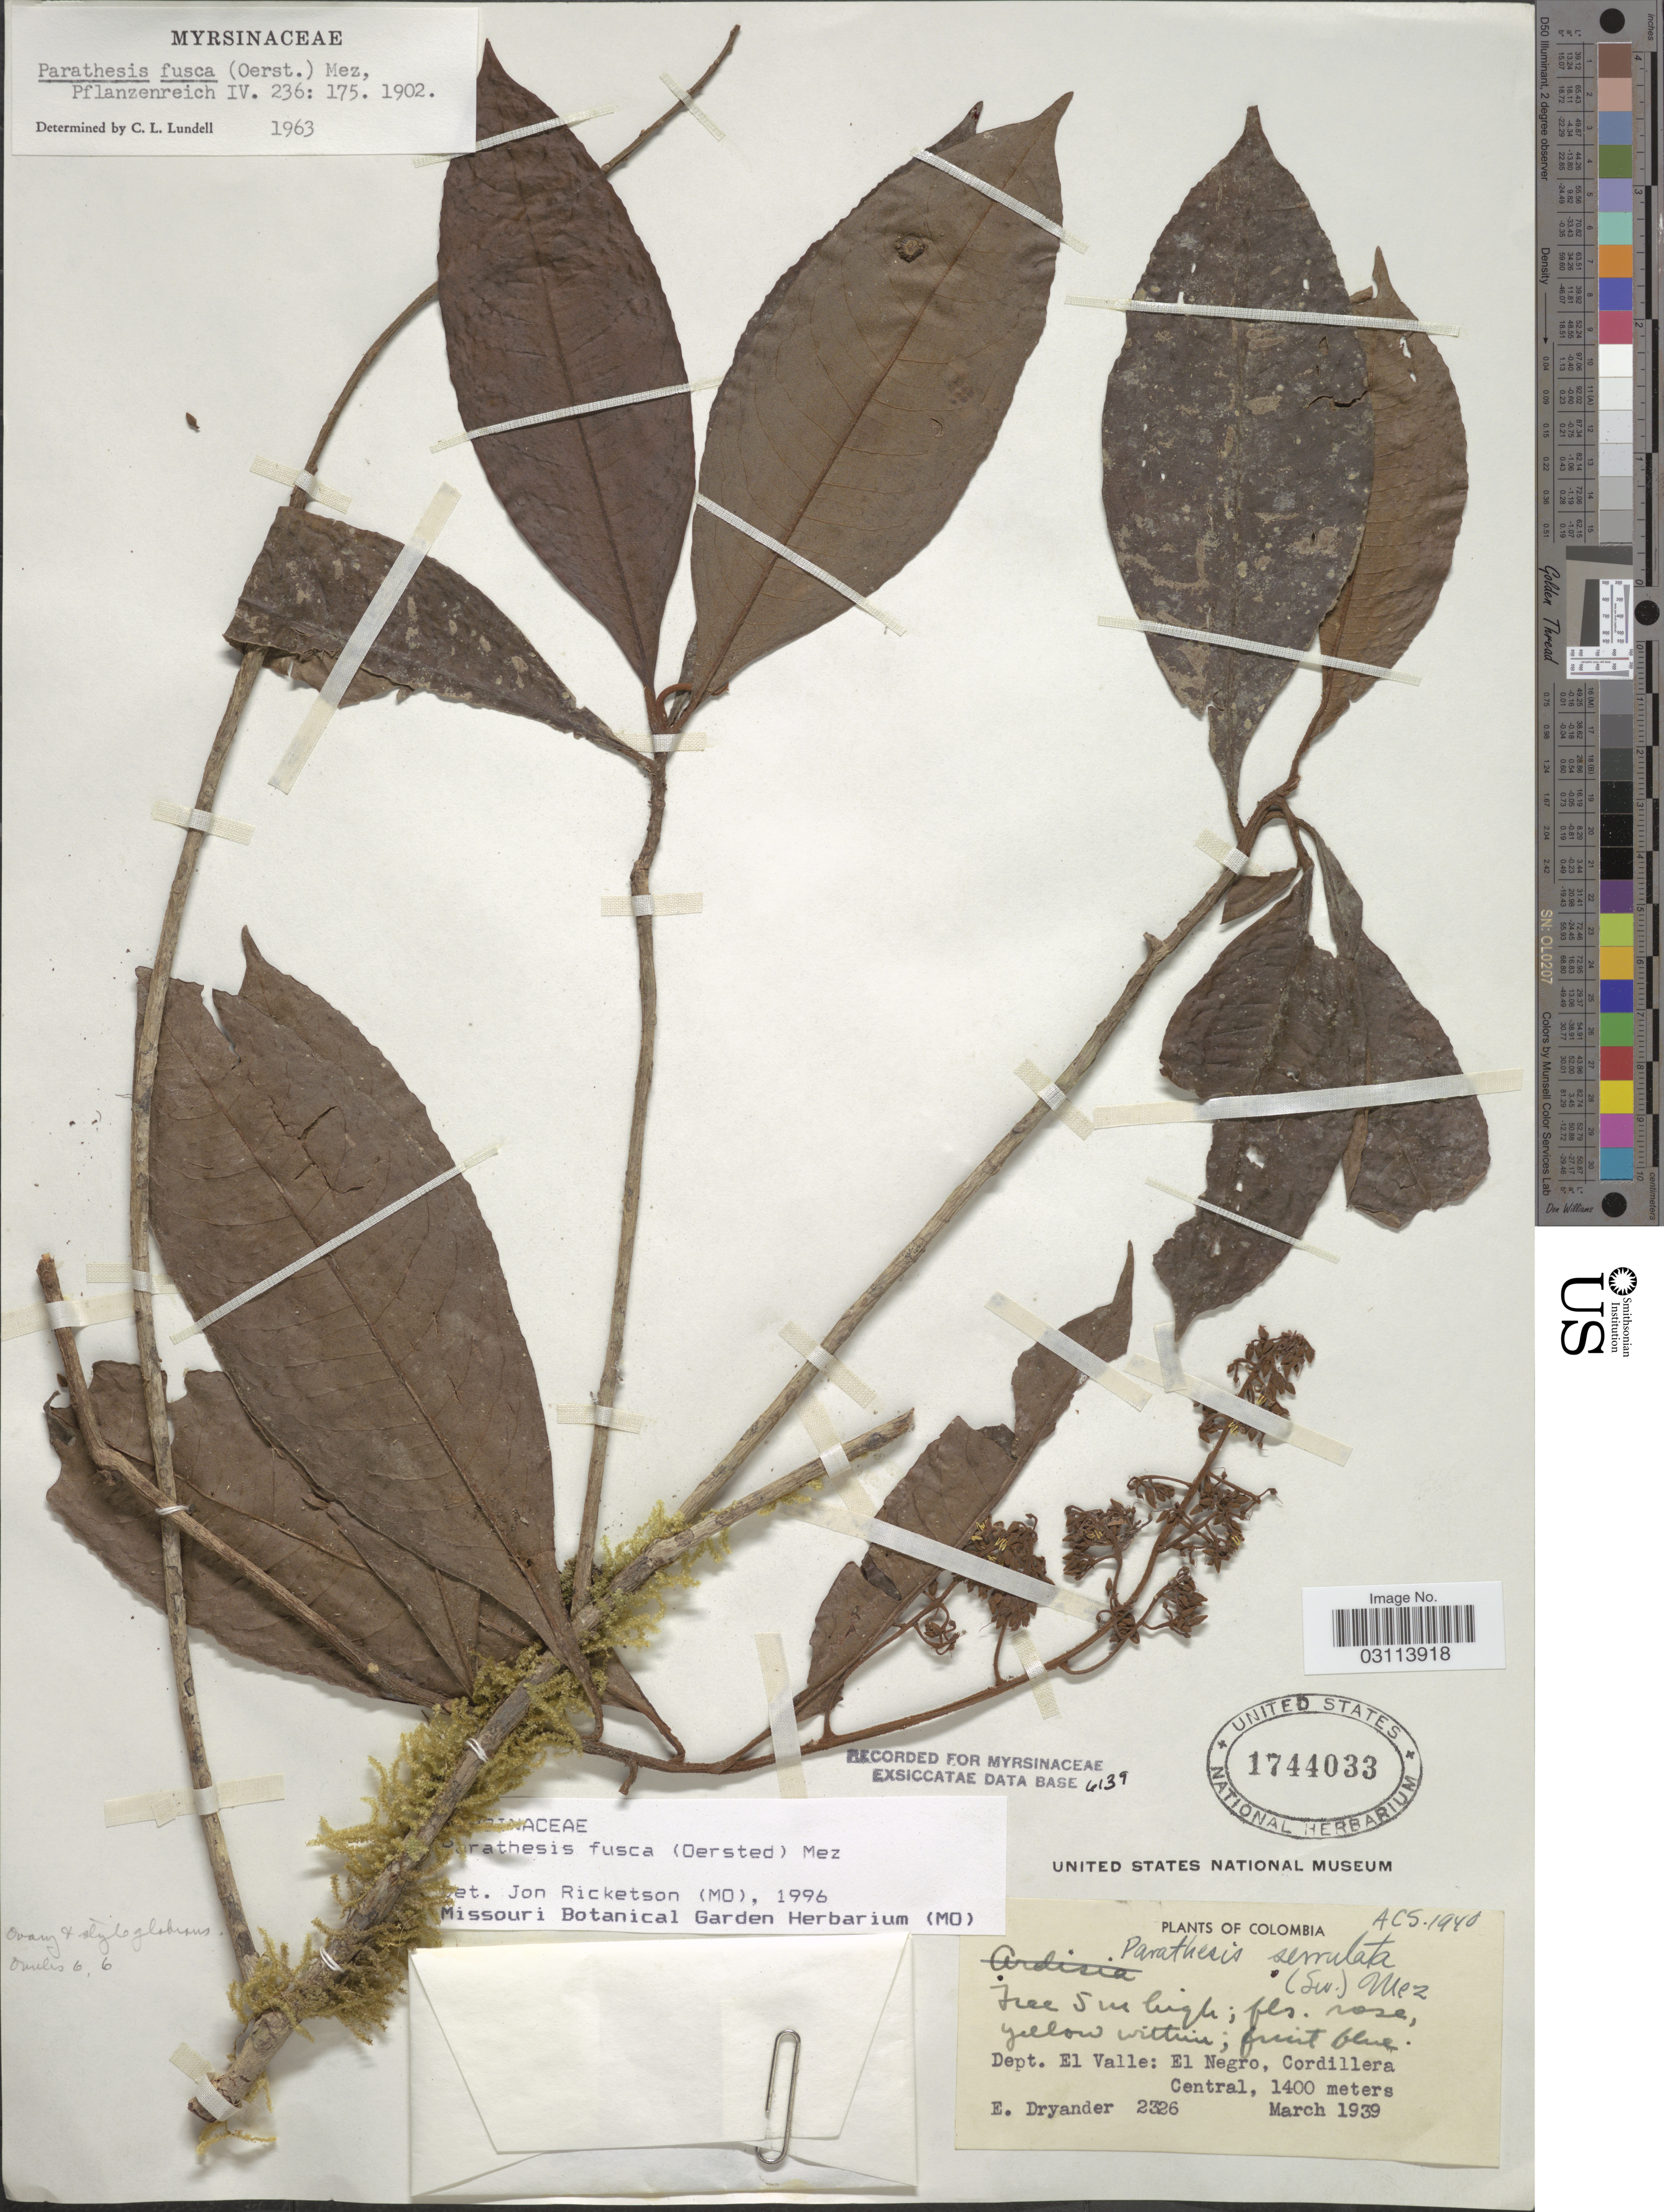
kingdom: Plantae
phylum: Tracheophyta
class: Magnoliopsida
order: Ericales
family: Primulaceae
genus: Parathesis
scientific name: Parathesis fusca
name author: (Oerst.) Mez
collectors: E. Dryander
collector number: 2326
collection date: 1939-03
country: Colombia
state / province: Valle del Cauca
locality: Dept. El Valle: El Negro, Cordillera Central.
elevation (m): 1400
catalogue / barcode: US 1744033